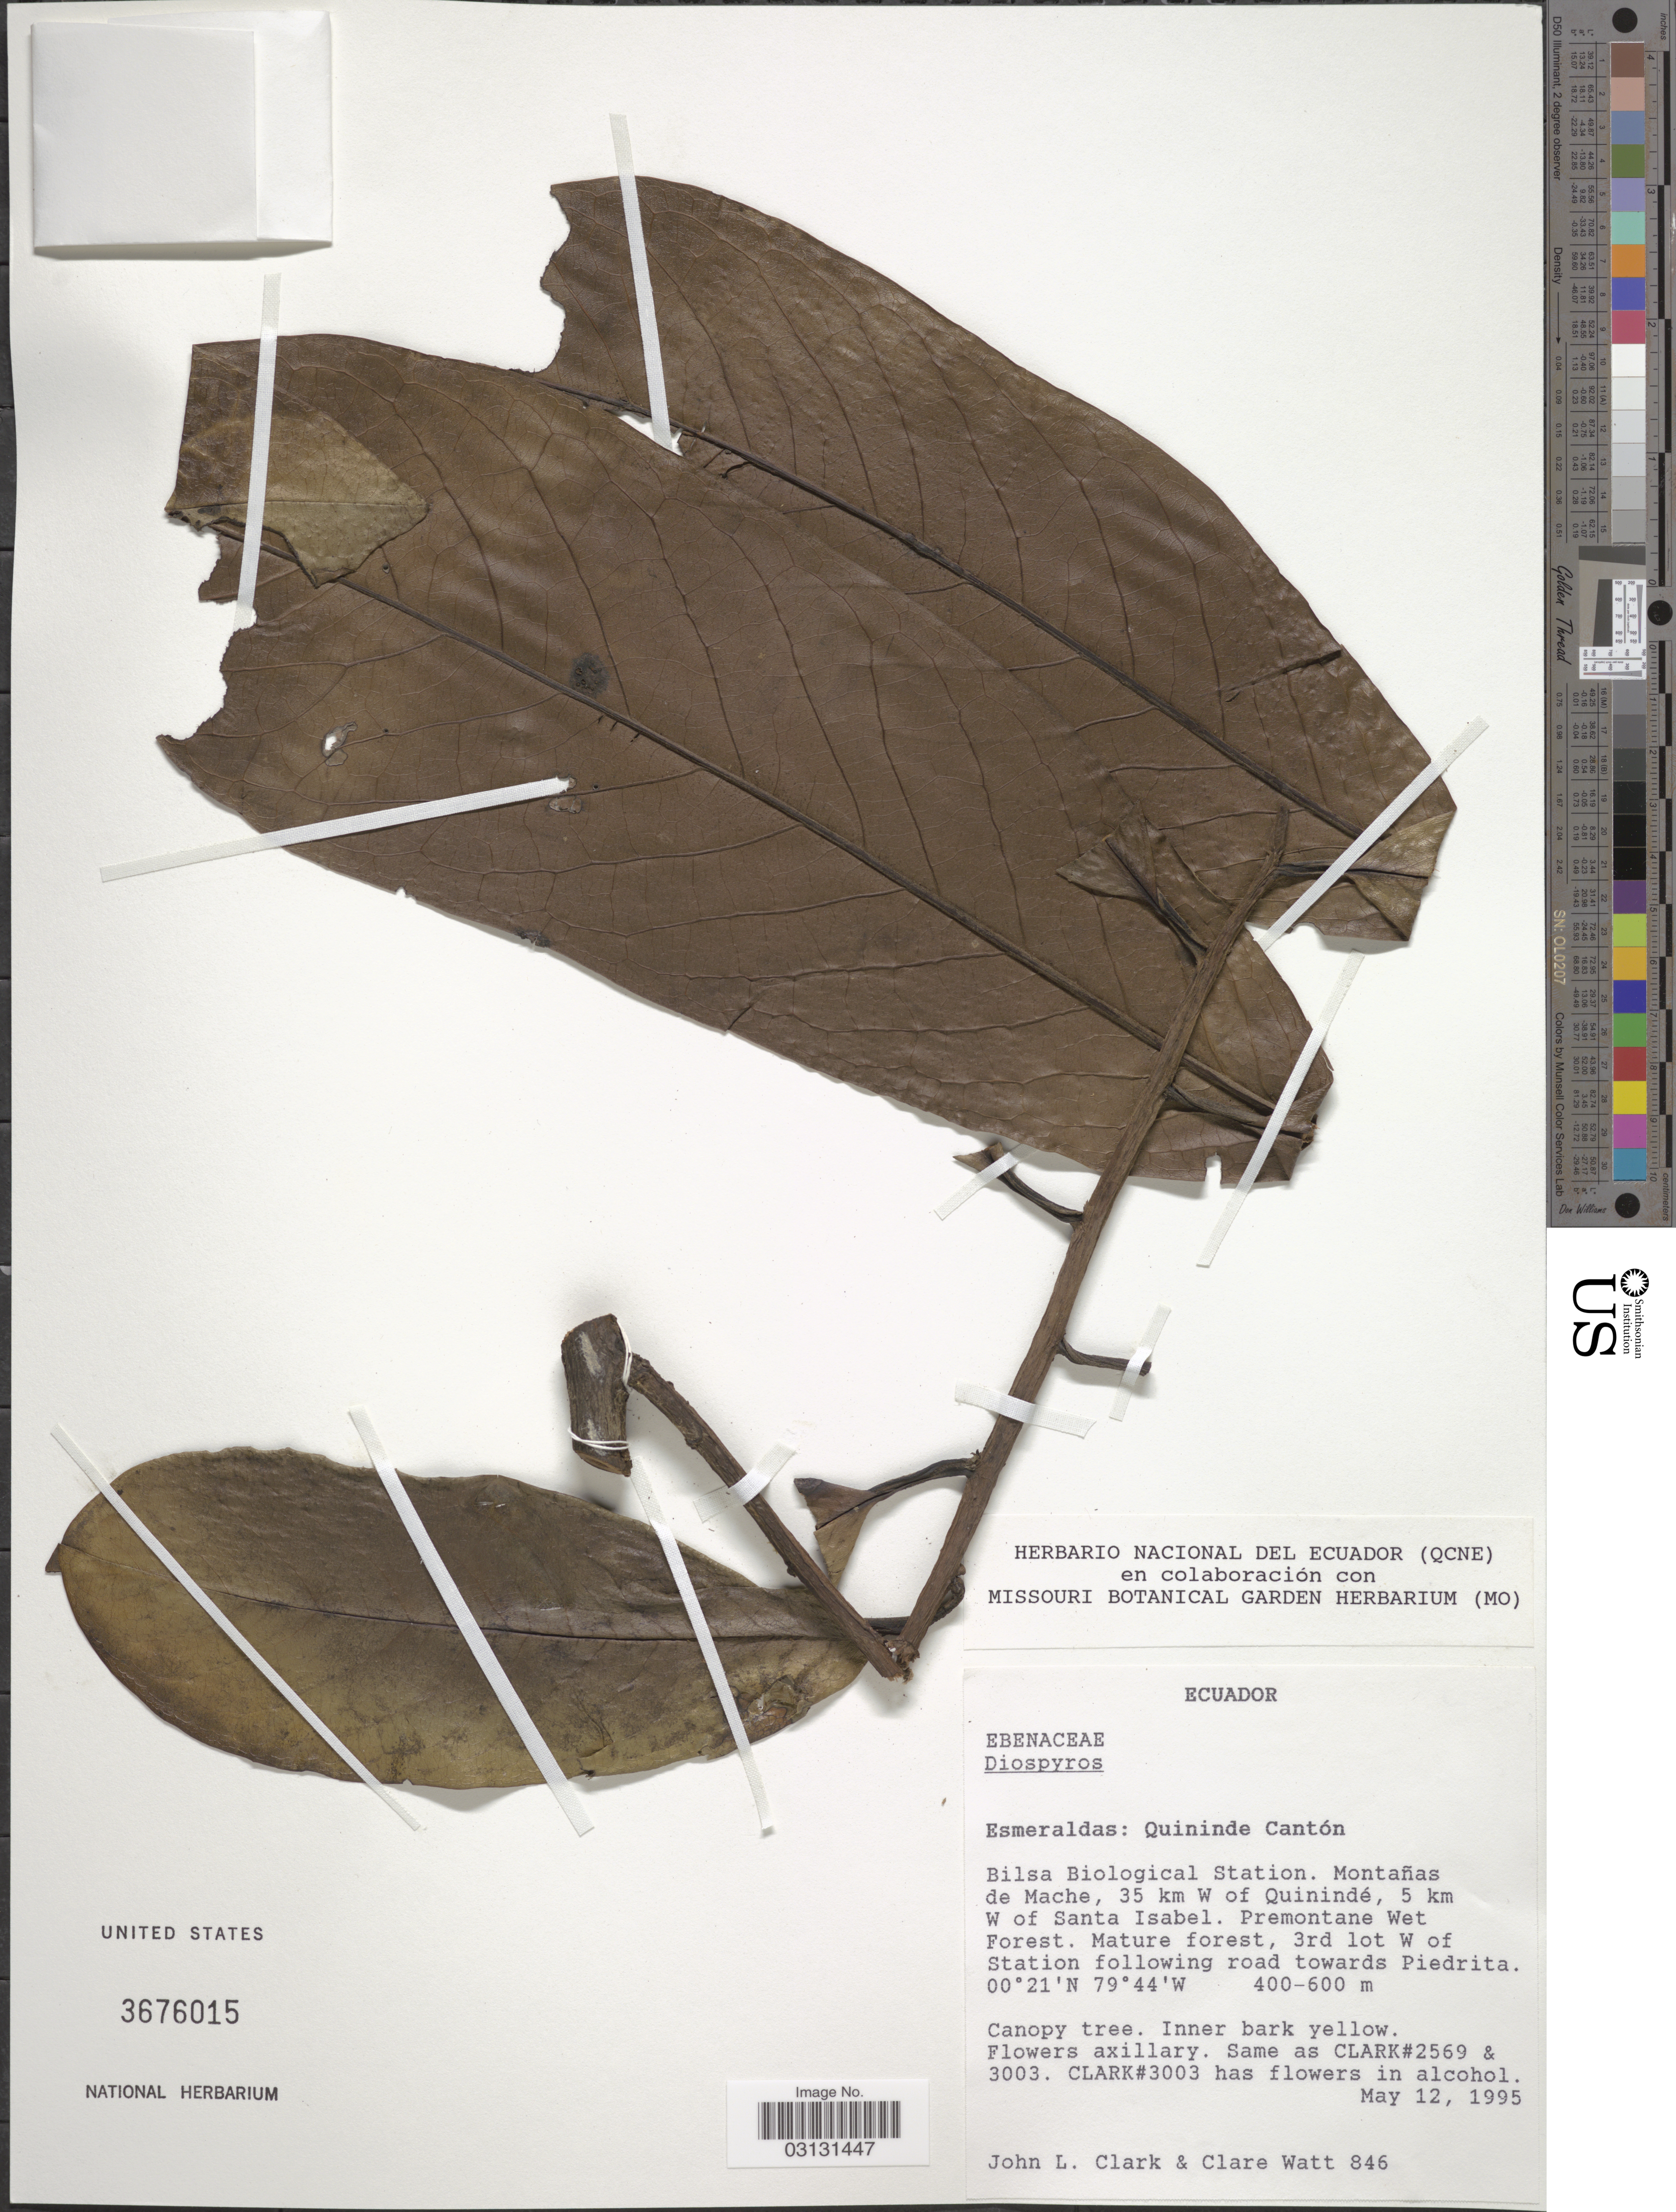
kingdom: Plantae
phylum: Tracheophyta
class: Magnoliopsida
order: Ericales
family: Ebenaceae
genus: Diospyros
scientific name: Diospyros sp.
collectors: J. L. Clark & C. Watt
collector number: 846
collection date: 1995-05-12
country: Ecuador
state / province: Esmeraldas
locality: Quininde Cantón. Bilsa Biological Station. Montañas de Mache, 35 km W of Quinindé, 5 km W of Santa Isabel. Premontane Wet Forest. Mature forest, 3rd lot W of Station following road towards Piedrita.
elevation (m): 400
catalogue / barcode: US 3676015